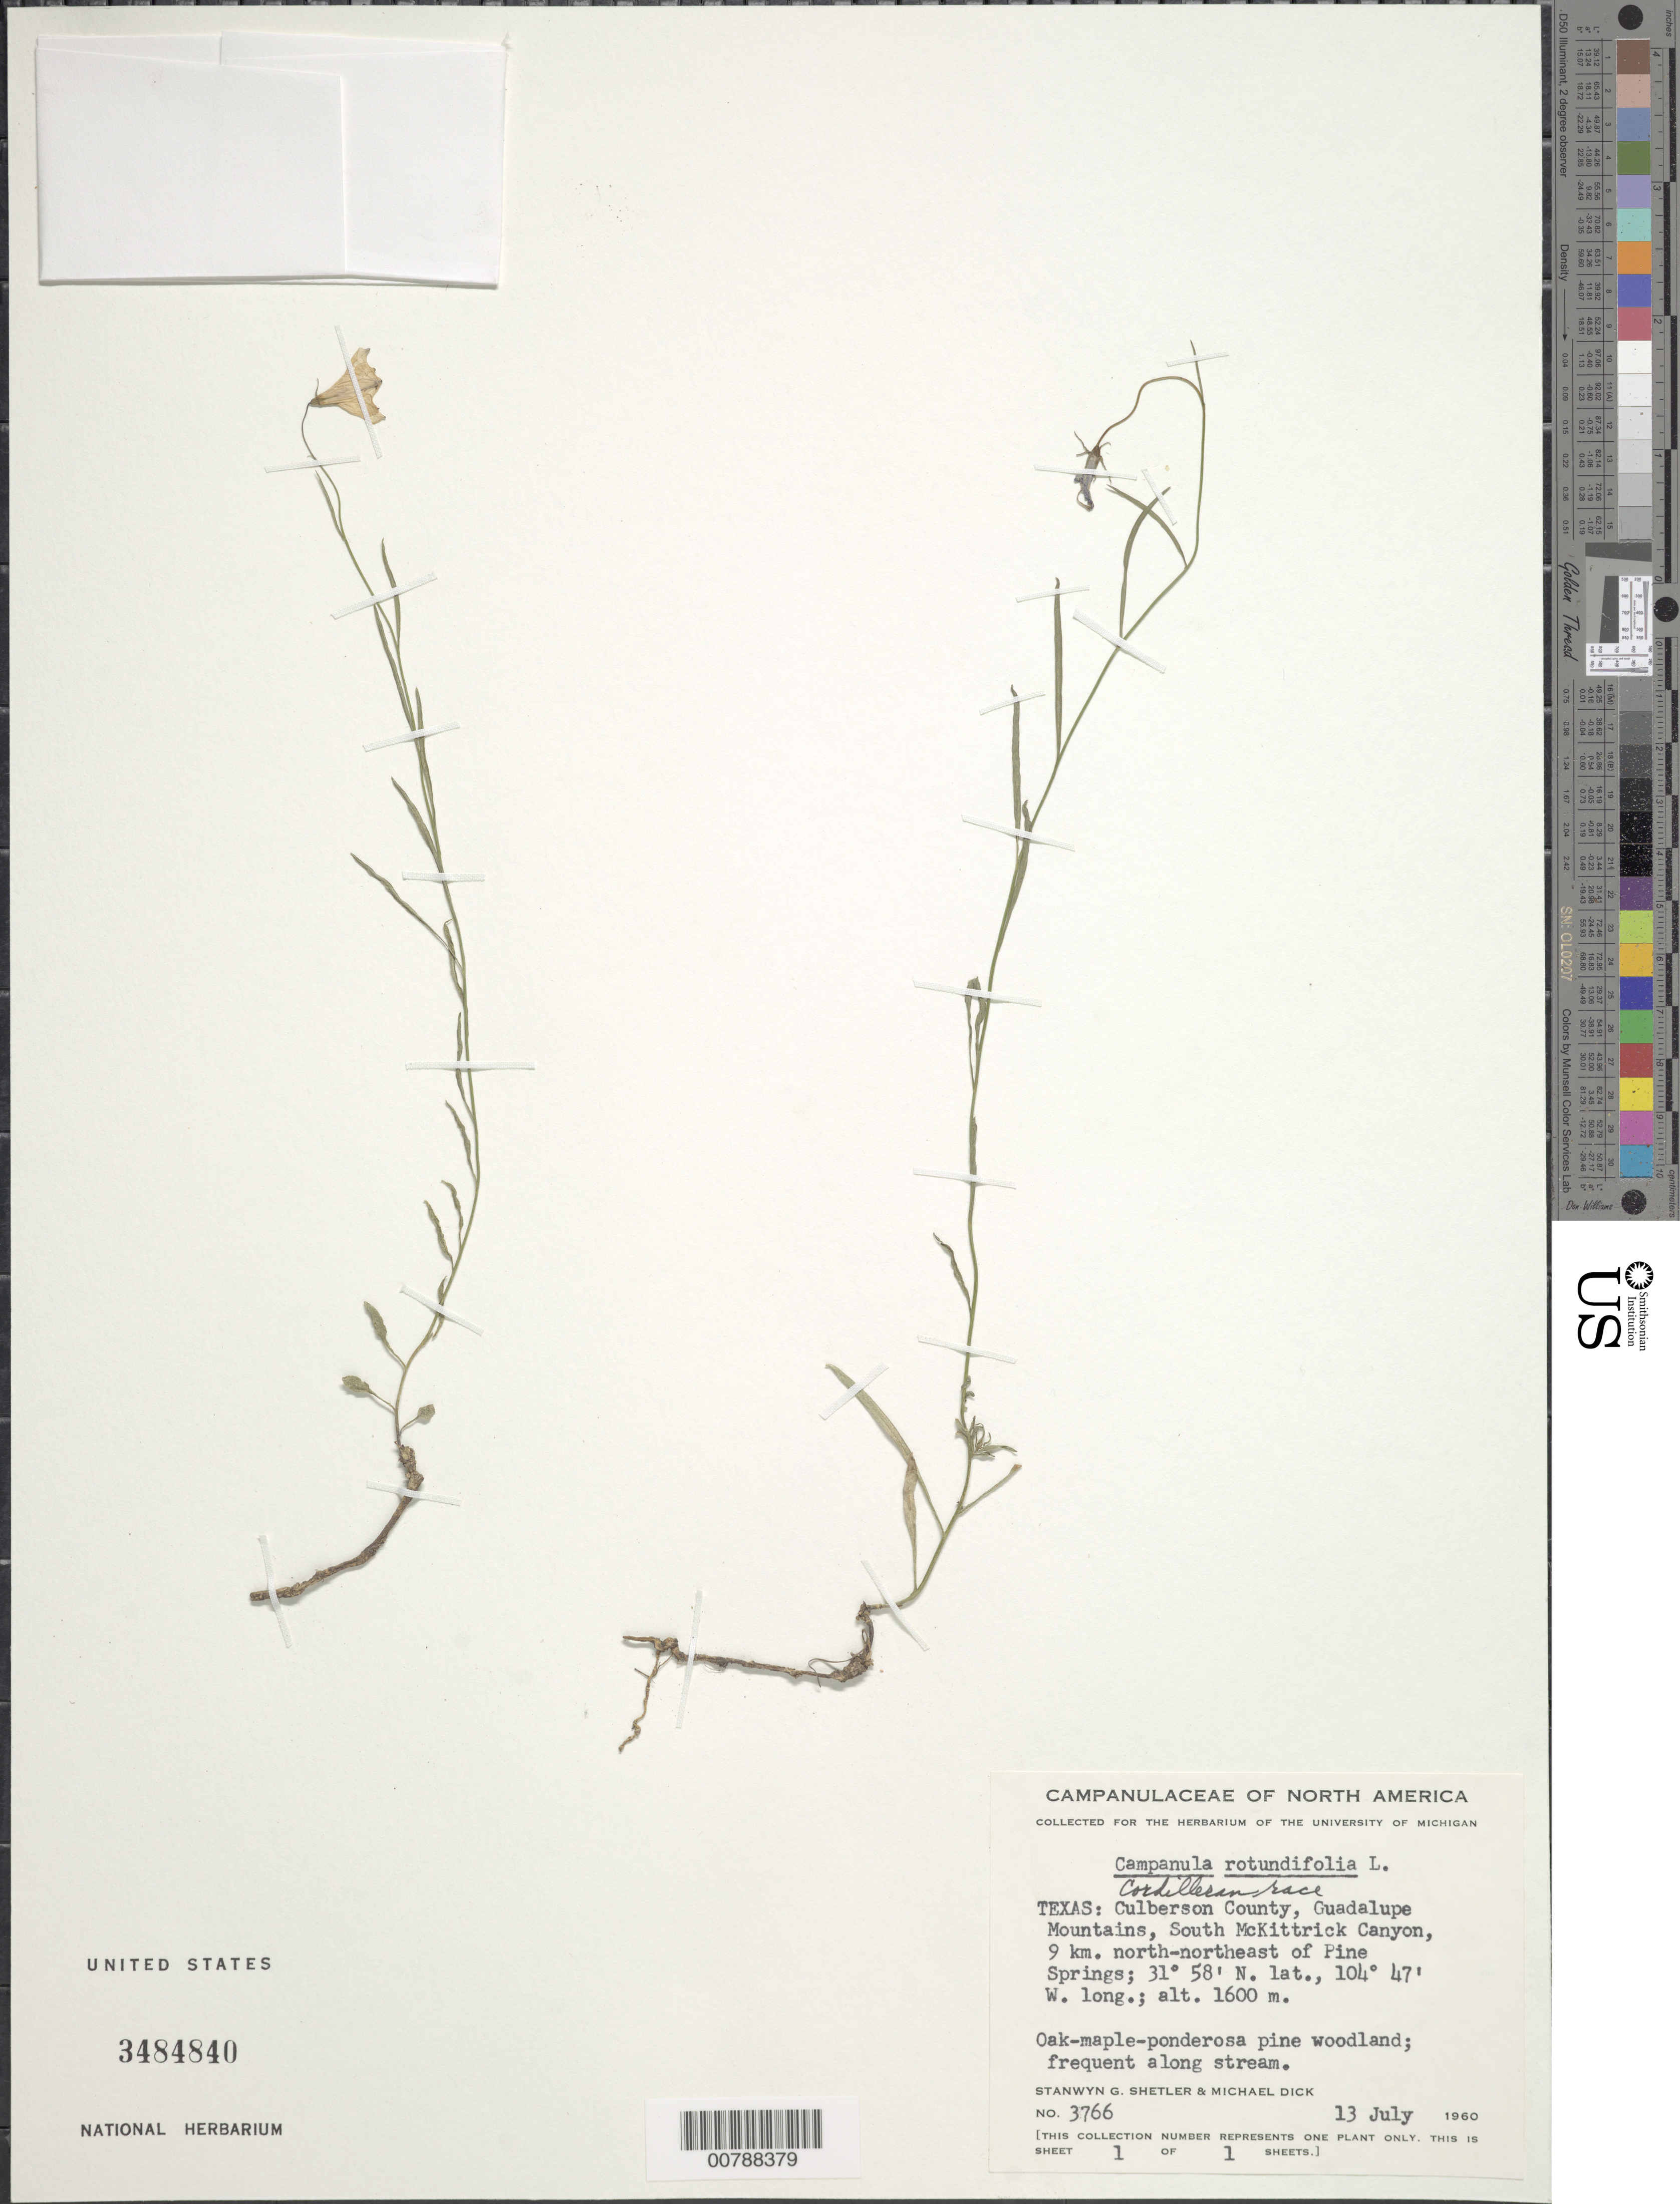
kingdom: Plantae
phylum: Tracheophyta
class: Magnoliopsida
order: Asterales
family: Campanulaceae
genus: Campanula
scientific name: Campanula rotundifolia L. Cordilleran race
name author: L.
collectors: S. Shetler & M. Dick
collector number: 3766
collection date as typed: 13 July 1960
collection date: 1960-07-13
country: United States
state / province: Texas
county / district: Culberson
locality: Guadalupe Mountains, South McKittrick Canyon, 9 km. north-northeast of Pine Springs.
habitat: Oak-maple-ponderosa pine woodland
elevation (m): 1600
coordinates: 31 58' N, 104 47' W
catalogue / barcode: US 3484840